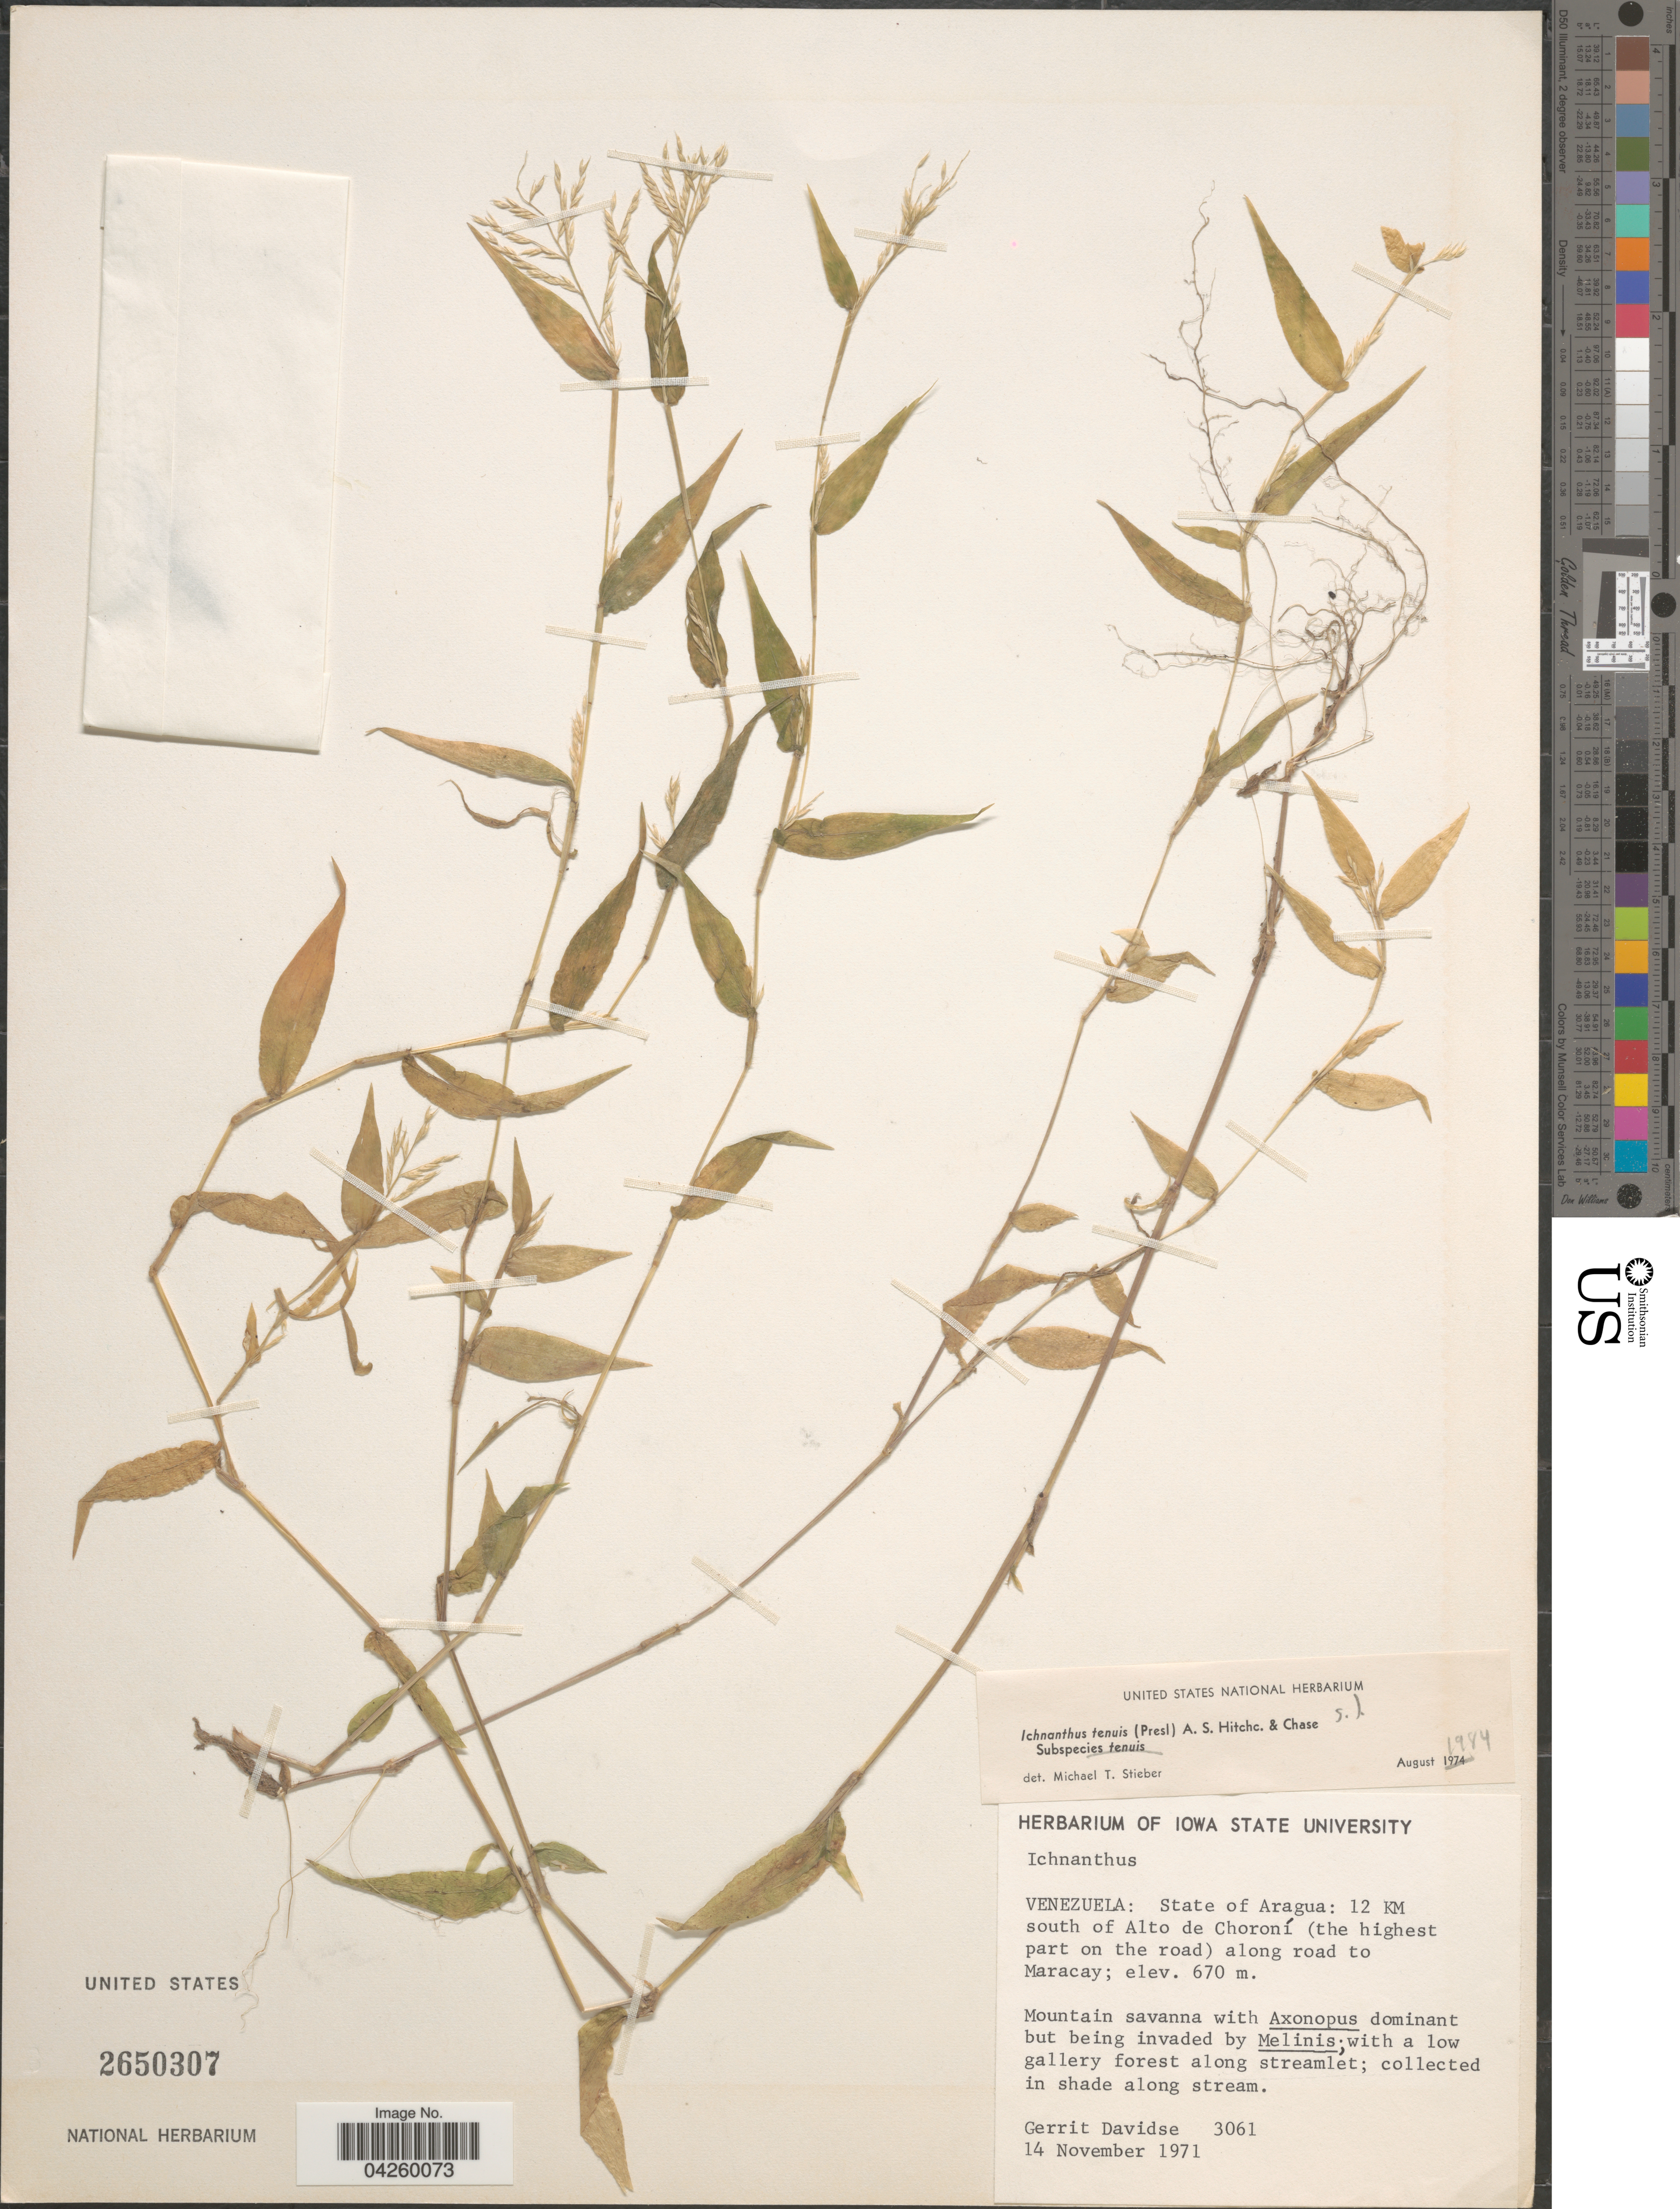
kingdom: Plantae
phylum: Tracheophyta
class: Liliopsida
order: Poales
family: Poaceae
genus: Ichnanthus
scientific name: Ichnanthus tenuis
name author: (J. Presl) Hitchc. & Chase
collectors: G. Davidse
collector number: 3061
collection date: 1971-11-14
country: Venezuela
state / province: Aragua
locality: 12 KM south of Alto de Choroní (the highest part on the road) along road to Maracay.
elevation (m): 670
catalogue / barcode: US 2650307